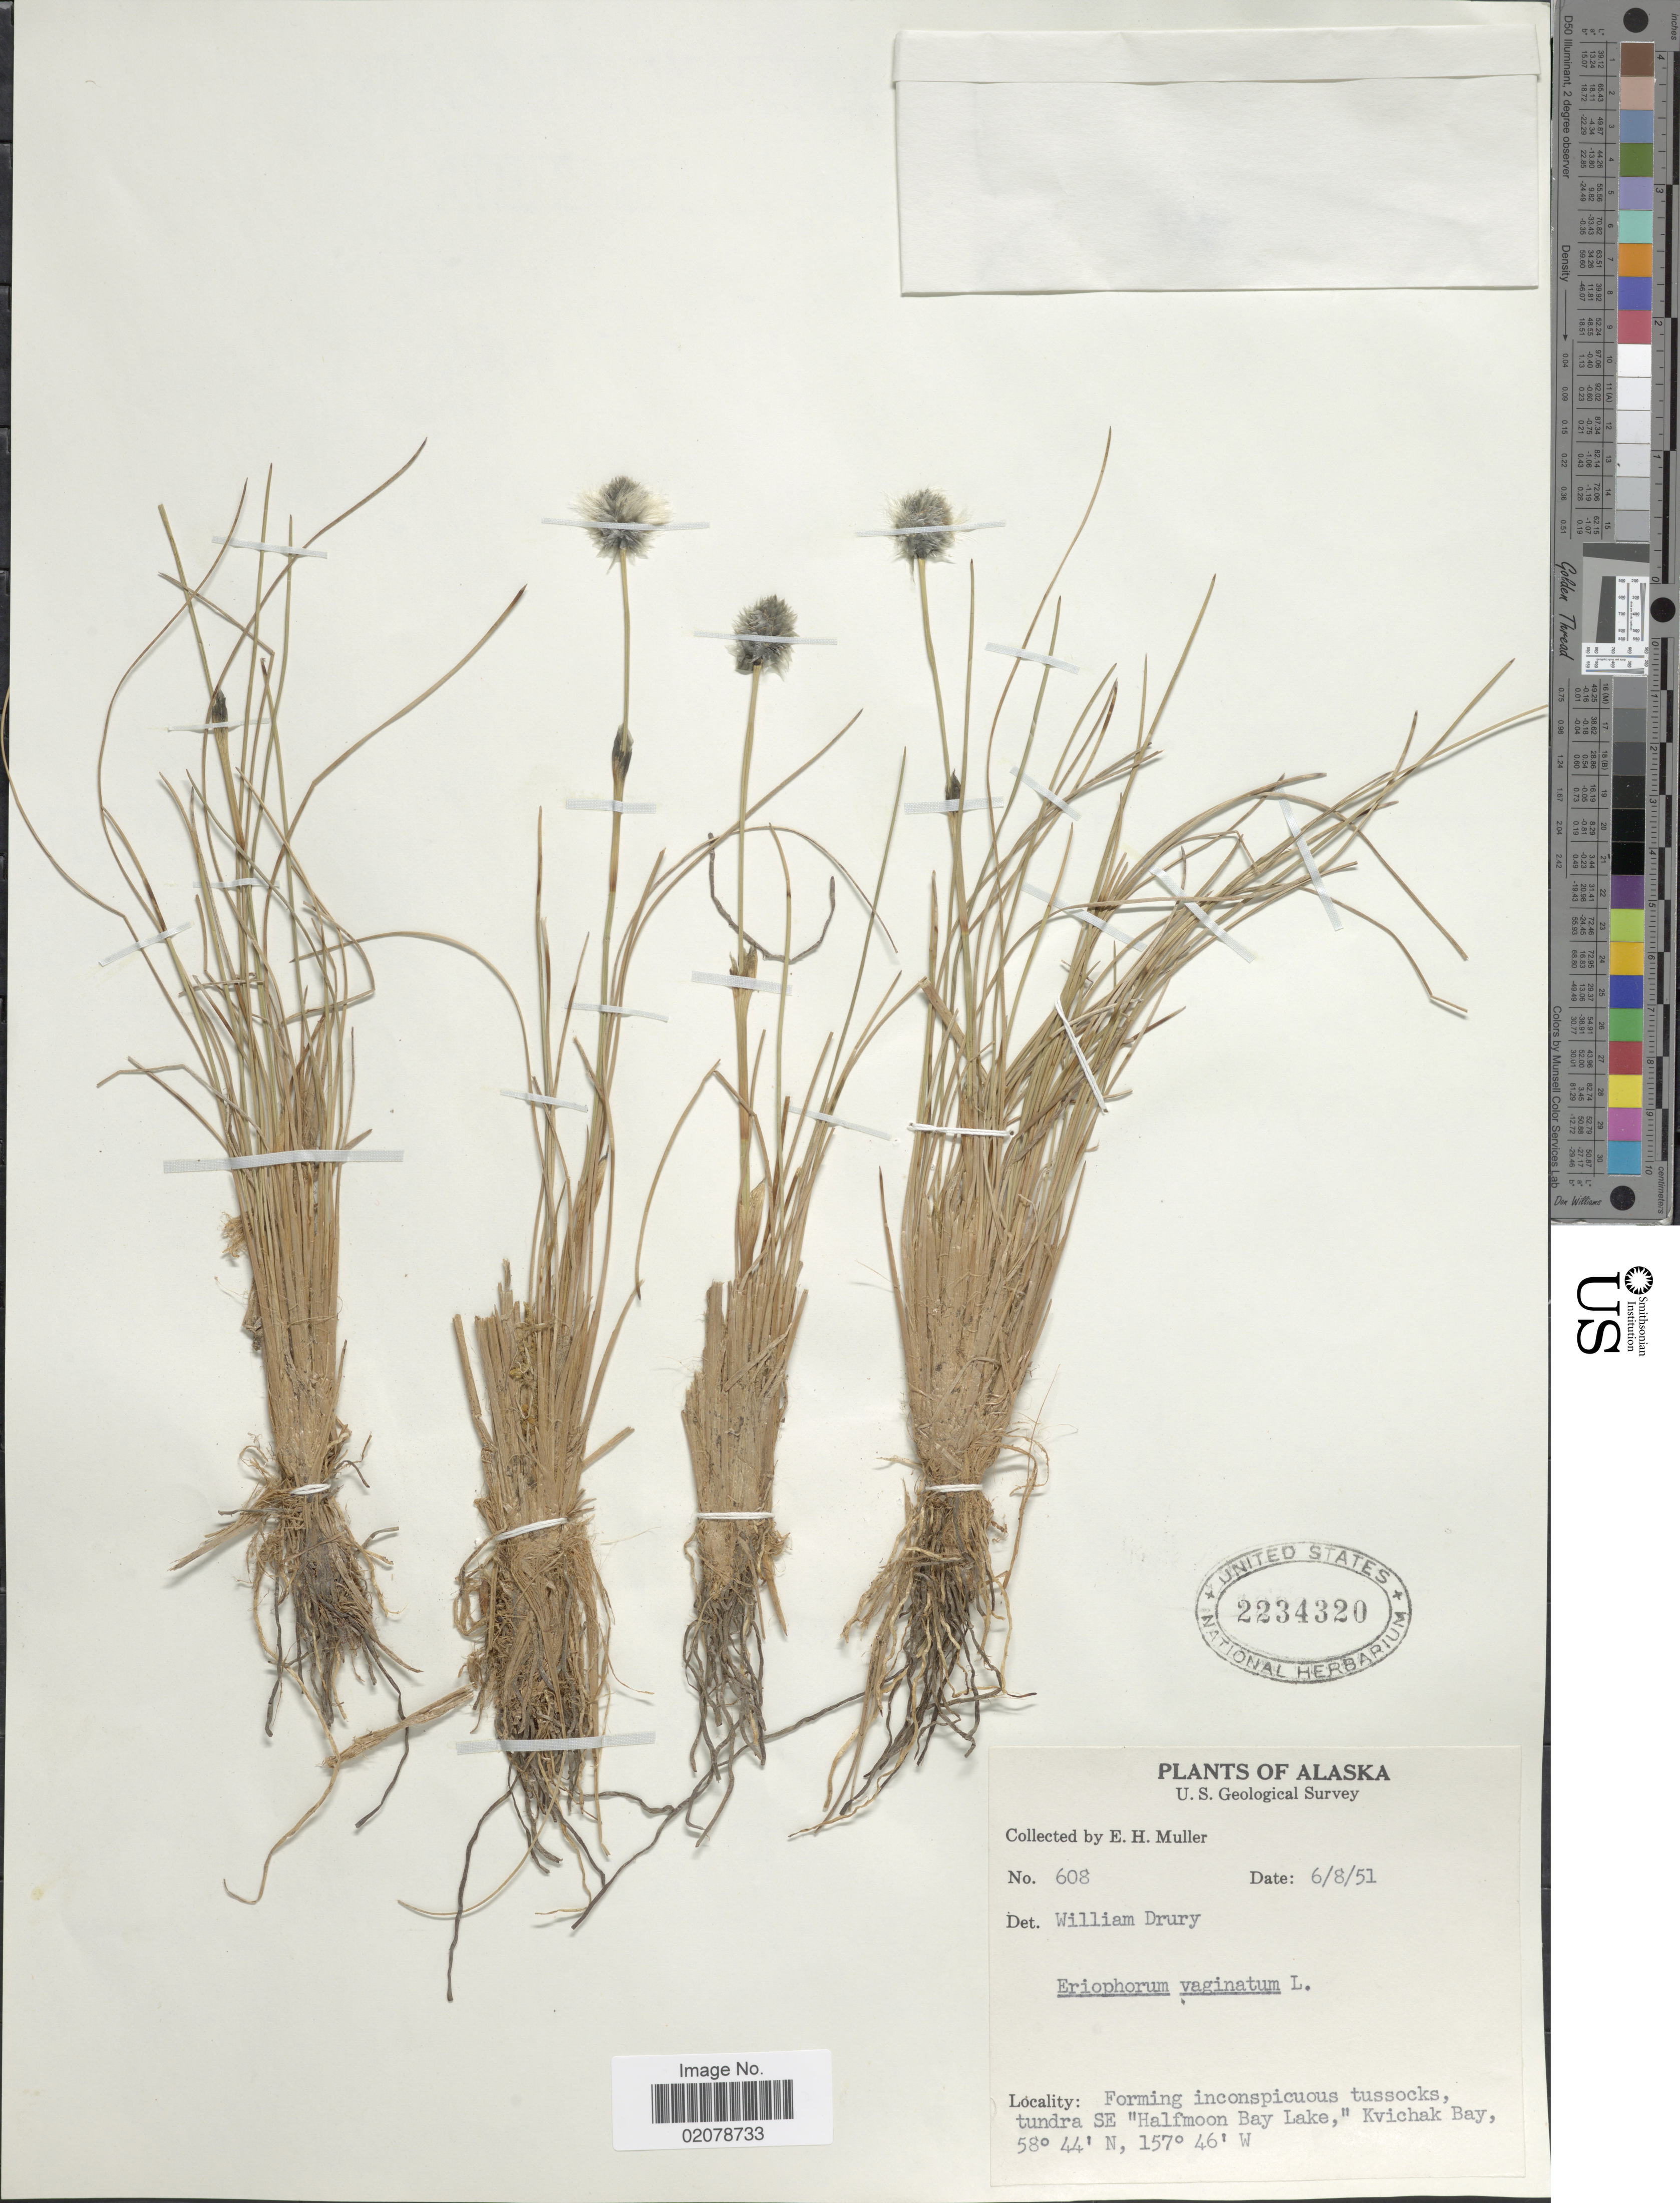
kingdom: Plantae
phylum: Tracheophyta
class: Liliopsida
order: Poales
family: Cyperaceae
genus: Eriophorum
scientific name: Eriophorum vaginatum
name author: L.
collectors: E. H. Muller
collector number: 608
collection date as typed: Transcribed d/m/y: 8/6/51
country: United States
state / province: Alaska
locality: SE "Halfmoon Bay Lake," Kvichak Bay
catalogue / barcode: US 2234320